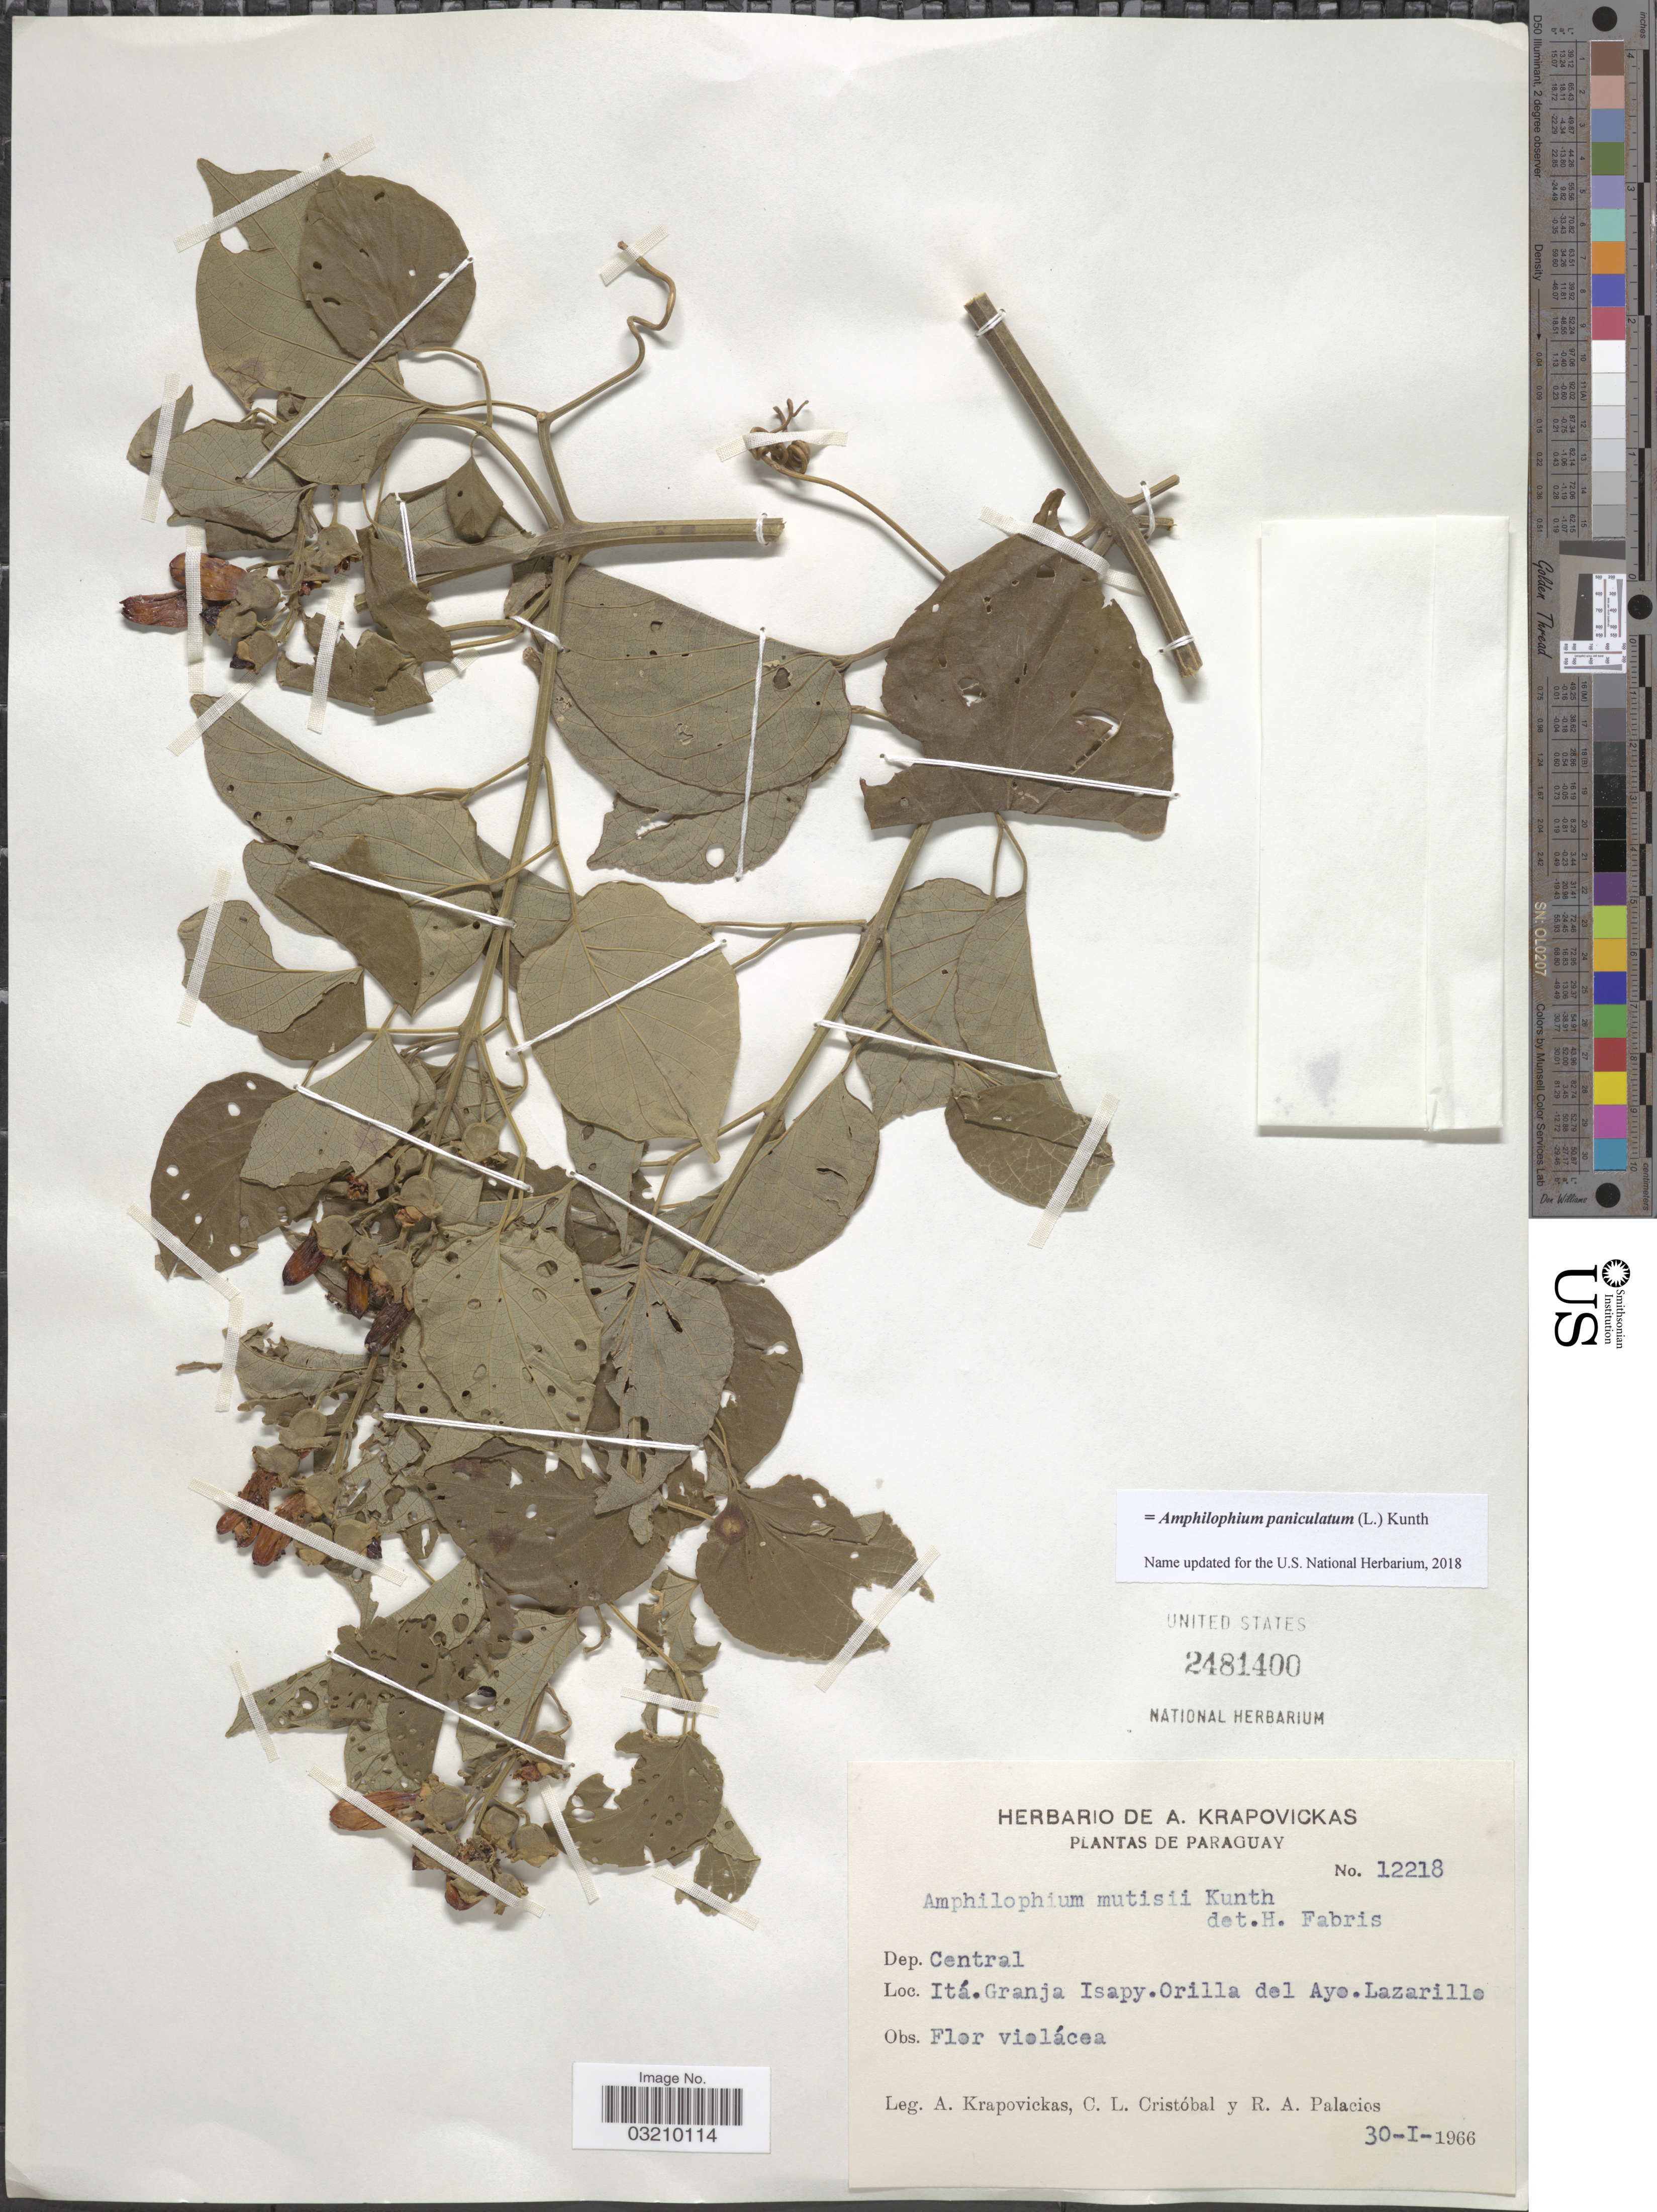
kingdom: Plantae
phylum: Tracheophyta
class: Magnoliopsida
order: Lamiales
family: Bignoniaceae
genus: Amphilophium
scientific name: Amphilophium paniculatum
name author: (L.) Kunth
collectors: A. Krapovicas, C. Cristobal & R. Palacios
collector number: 12218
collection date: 1966-01-30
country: Paraguay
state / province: Central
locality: Dep. Central. Itá. Granja Isapy. Orilla del Ayo.Lazarillo.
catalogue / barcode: US 2481400